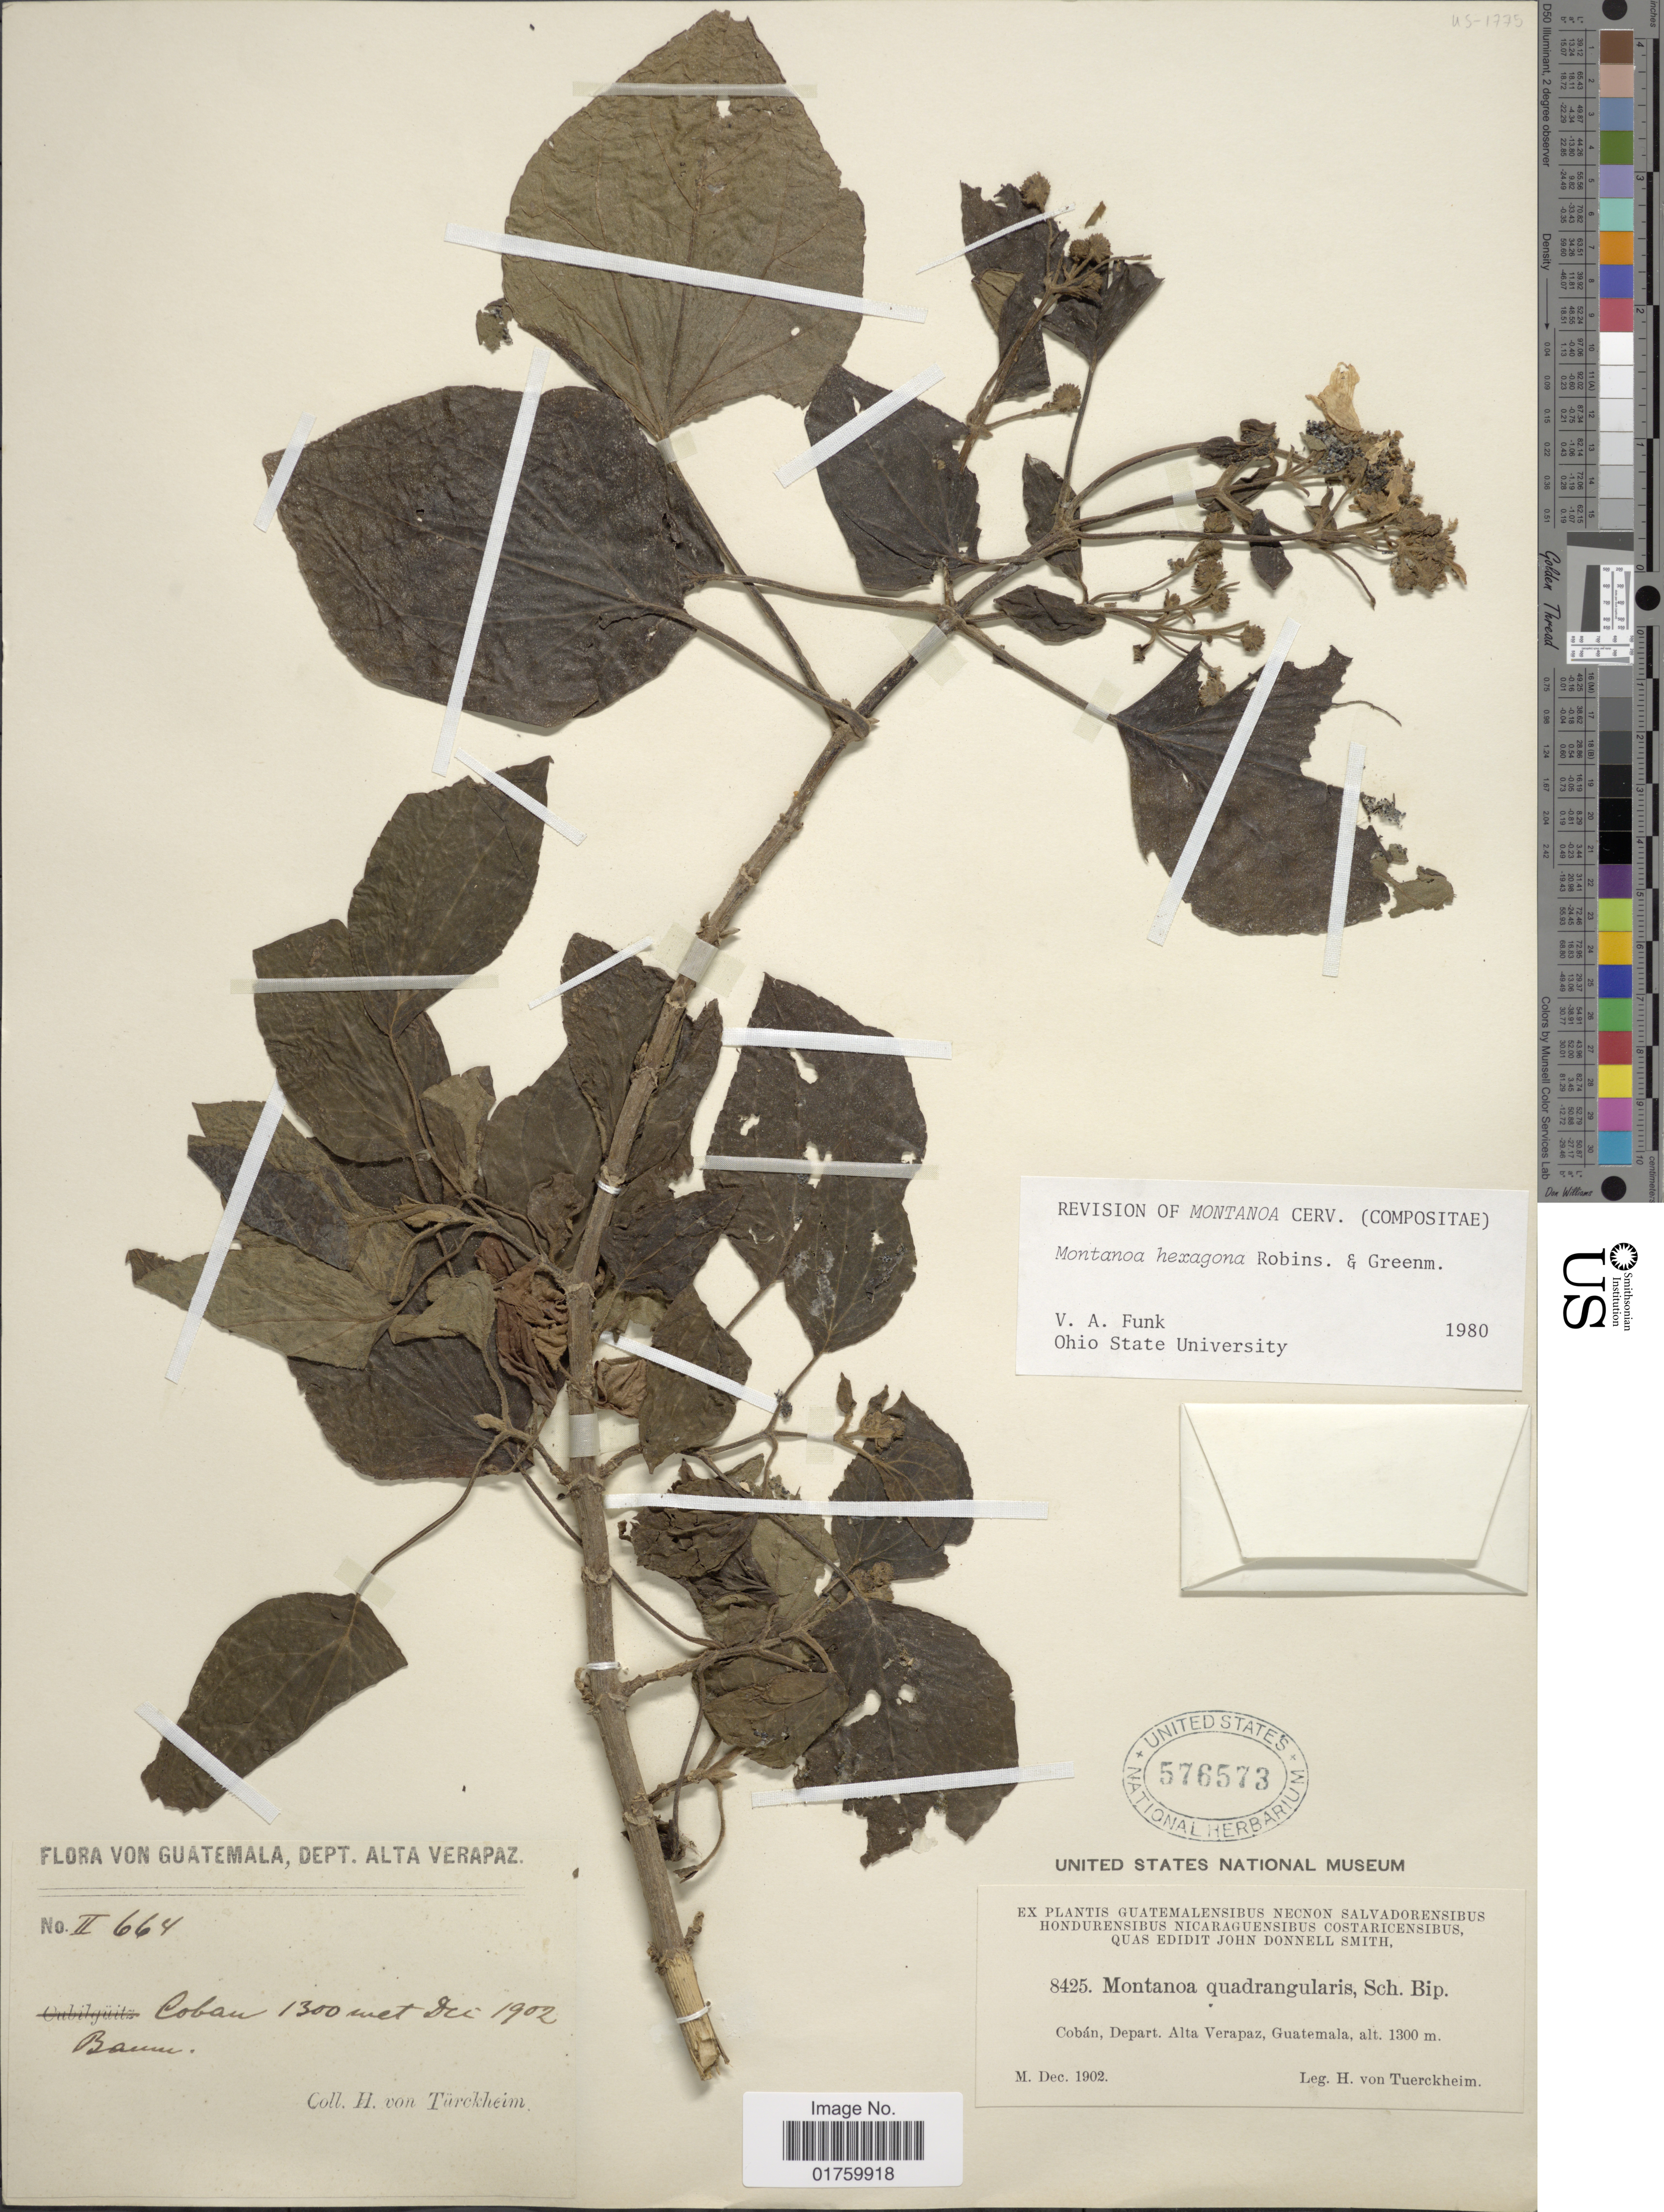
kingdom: Plantae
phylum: Tracheophyta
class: Magnoliopsida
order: Asterales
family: Asteraceae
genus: Montanoa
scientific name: Montanoa hexagona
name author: B.L. Rob. & Greenm.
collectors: H. von Tuerckheim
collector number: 8425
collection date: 1902-12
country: Guatemala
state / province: Alta Verapaz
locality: Coban.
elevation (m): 1300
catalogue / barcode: US 576573